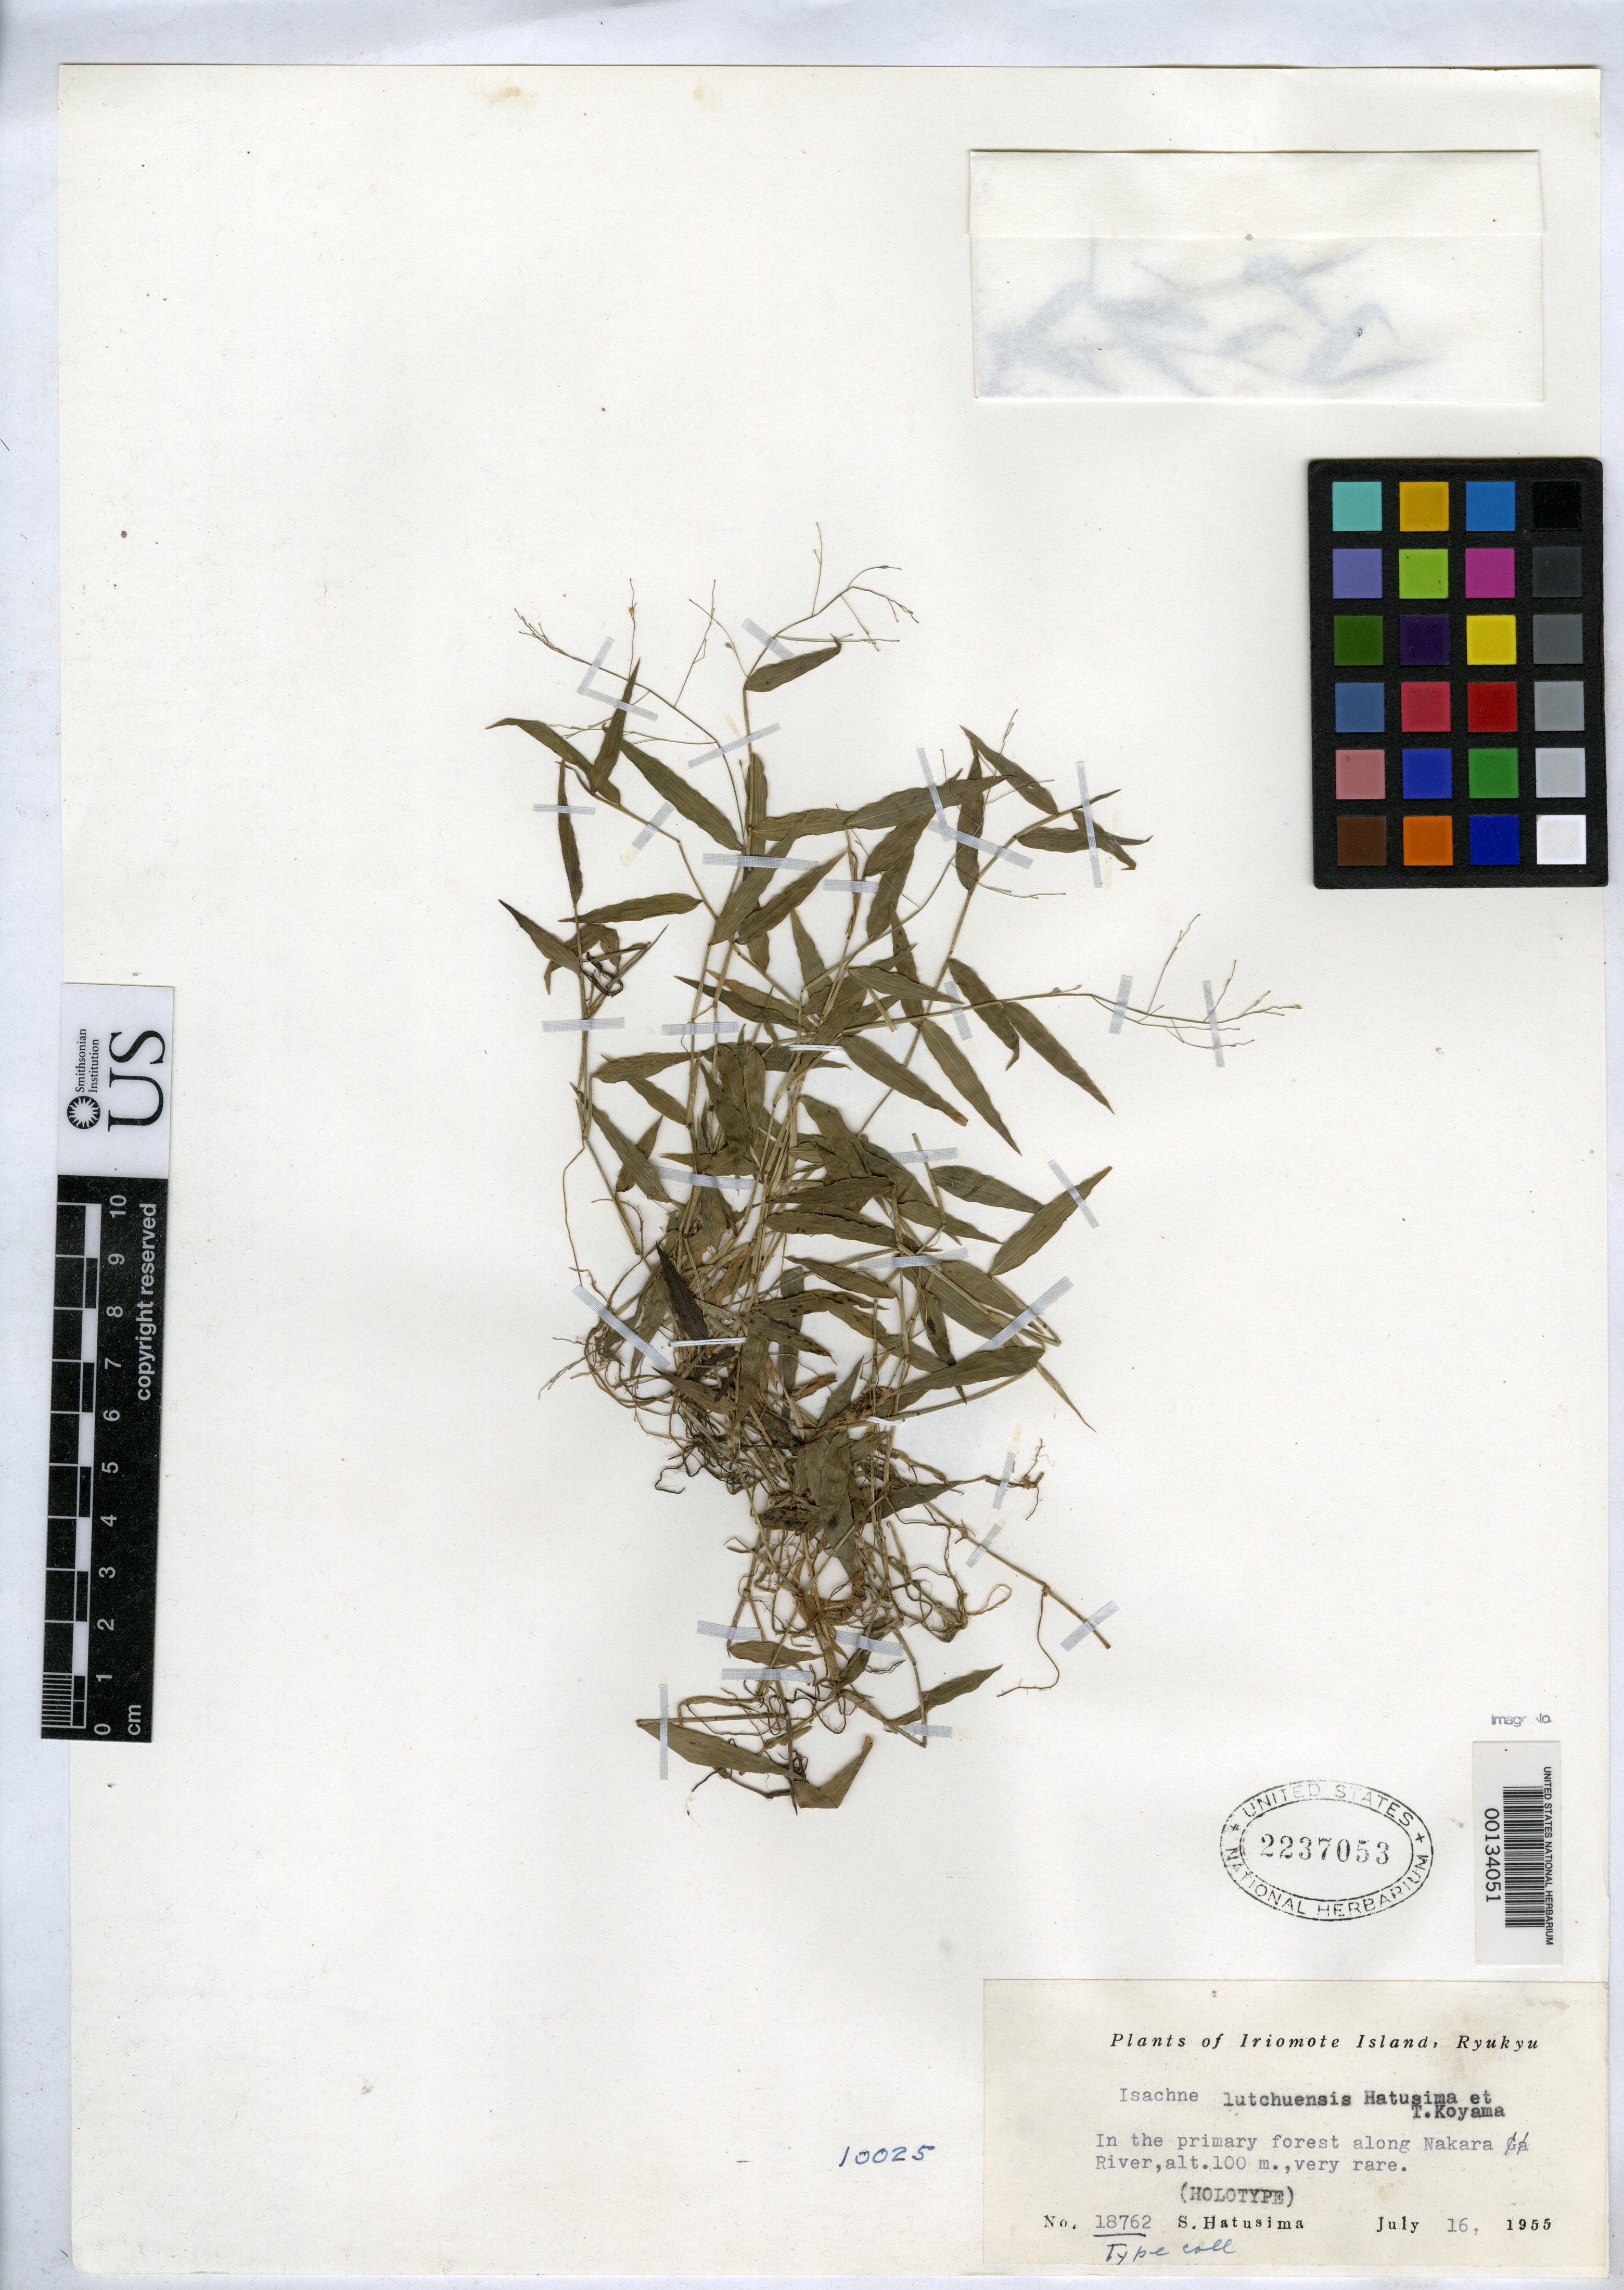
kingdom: Plantae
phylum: Tracheophyta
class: Liliopsida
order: Poales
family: Poaceae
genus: Isachne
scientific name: Isachne lutchuensis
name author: Hatus. & T. Koyama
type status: Isotype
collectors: S. Hatusima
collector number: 18762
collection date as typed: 16 Jul 1955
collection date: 1955-07-16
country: Japan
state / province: Okinawa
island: Iriomote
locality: Along Nakara River. [Sakishima Islands]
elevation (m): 100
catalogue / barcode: US 2237053